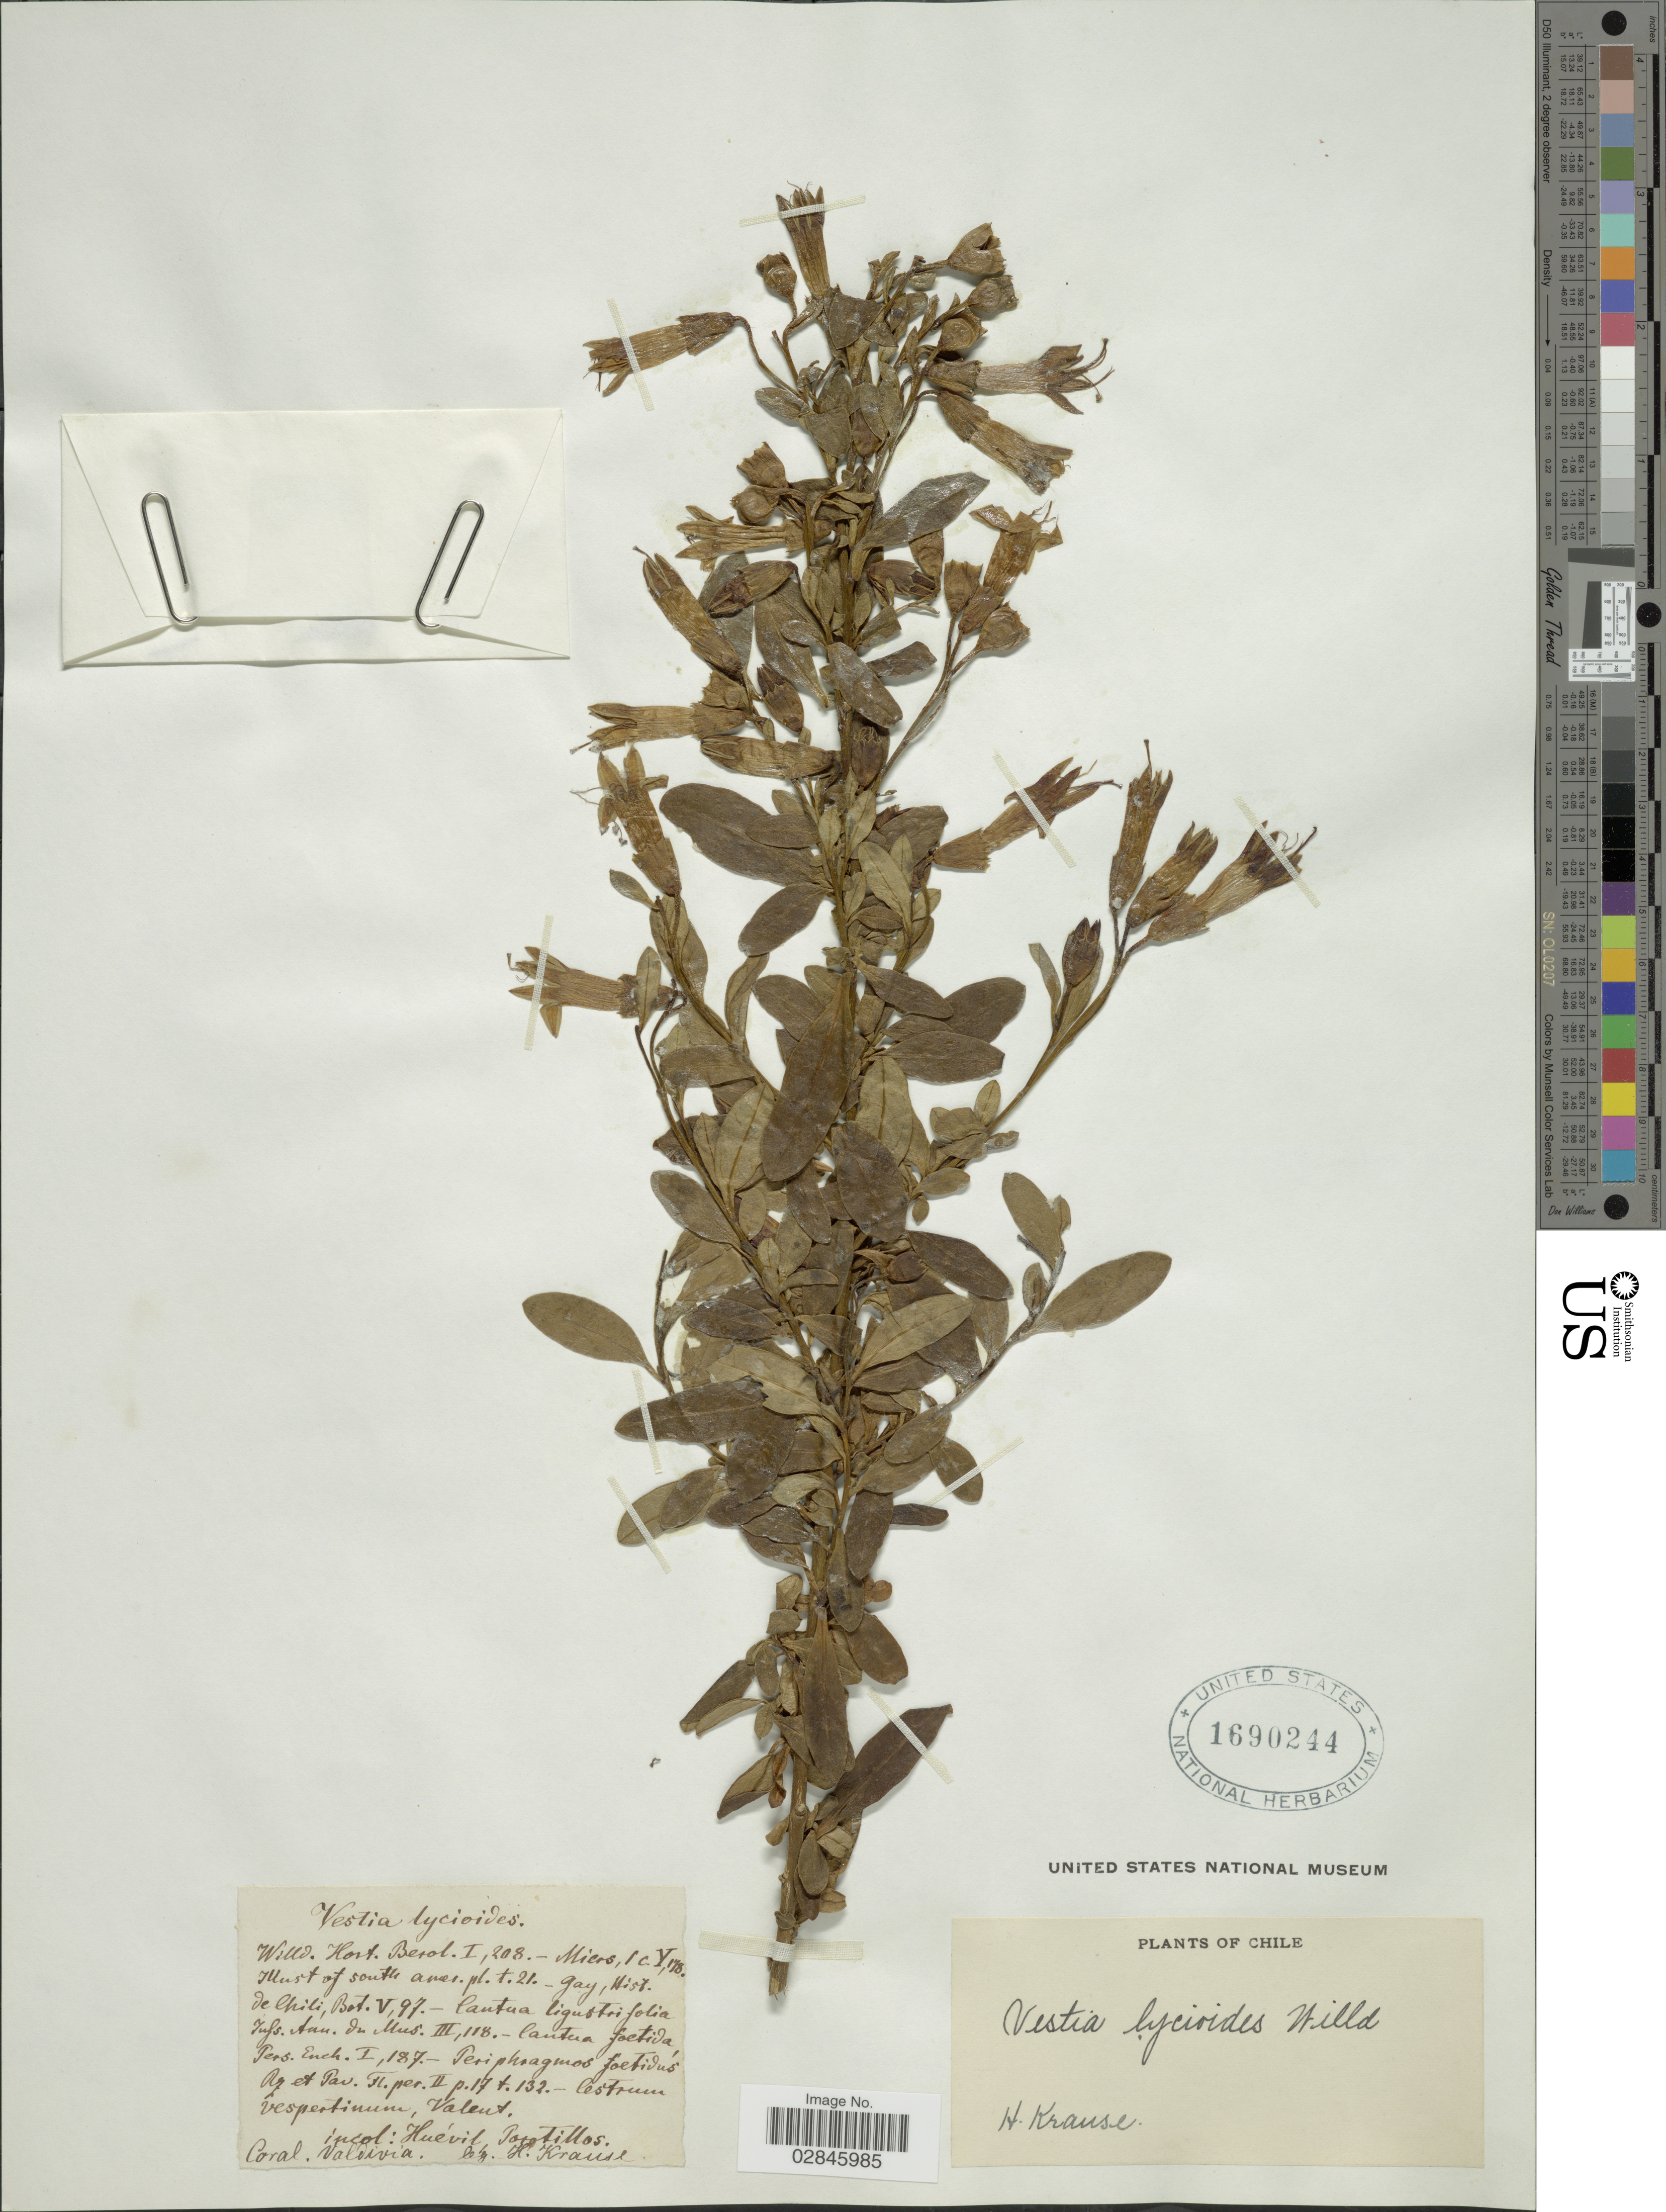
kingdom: Plantae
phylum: Tracheophyta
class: Magnoliopsida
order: Solanales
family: Solanaceae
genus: Vestia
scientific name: Vestia foetida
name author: Hoffmanns.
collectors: H. Krause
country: Chile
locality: Corral. Valdivia.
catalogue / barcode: US 1690244